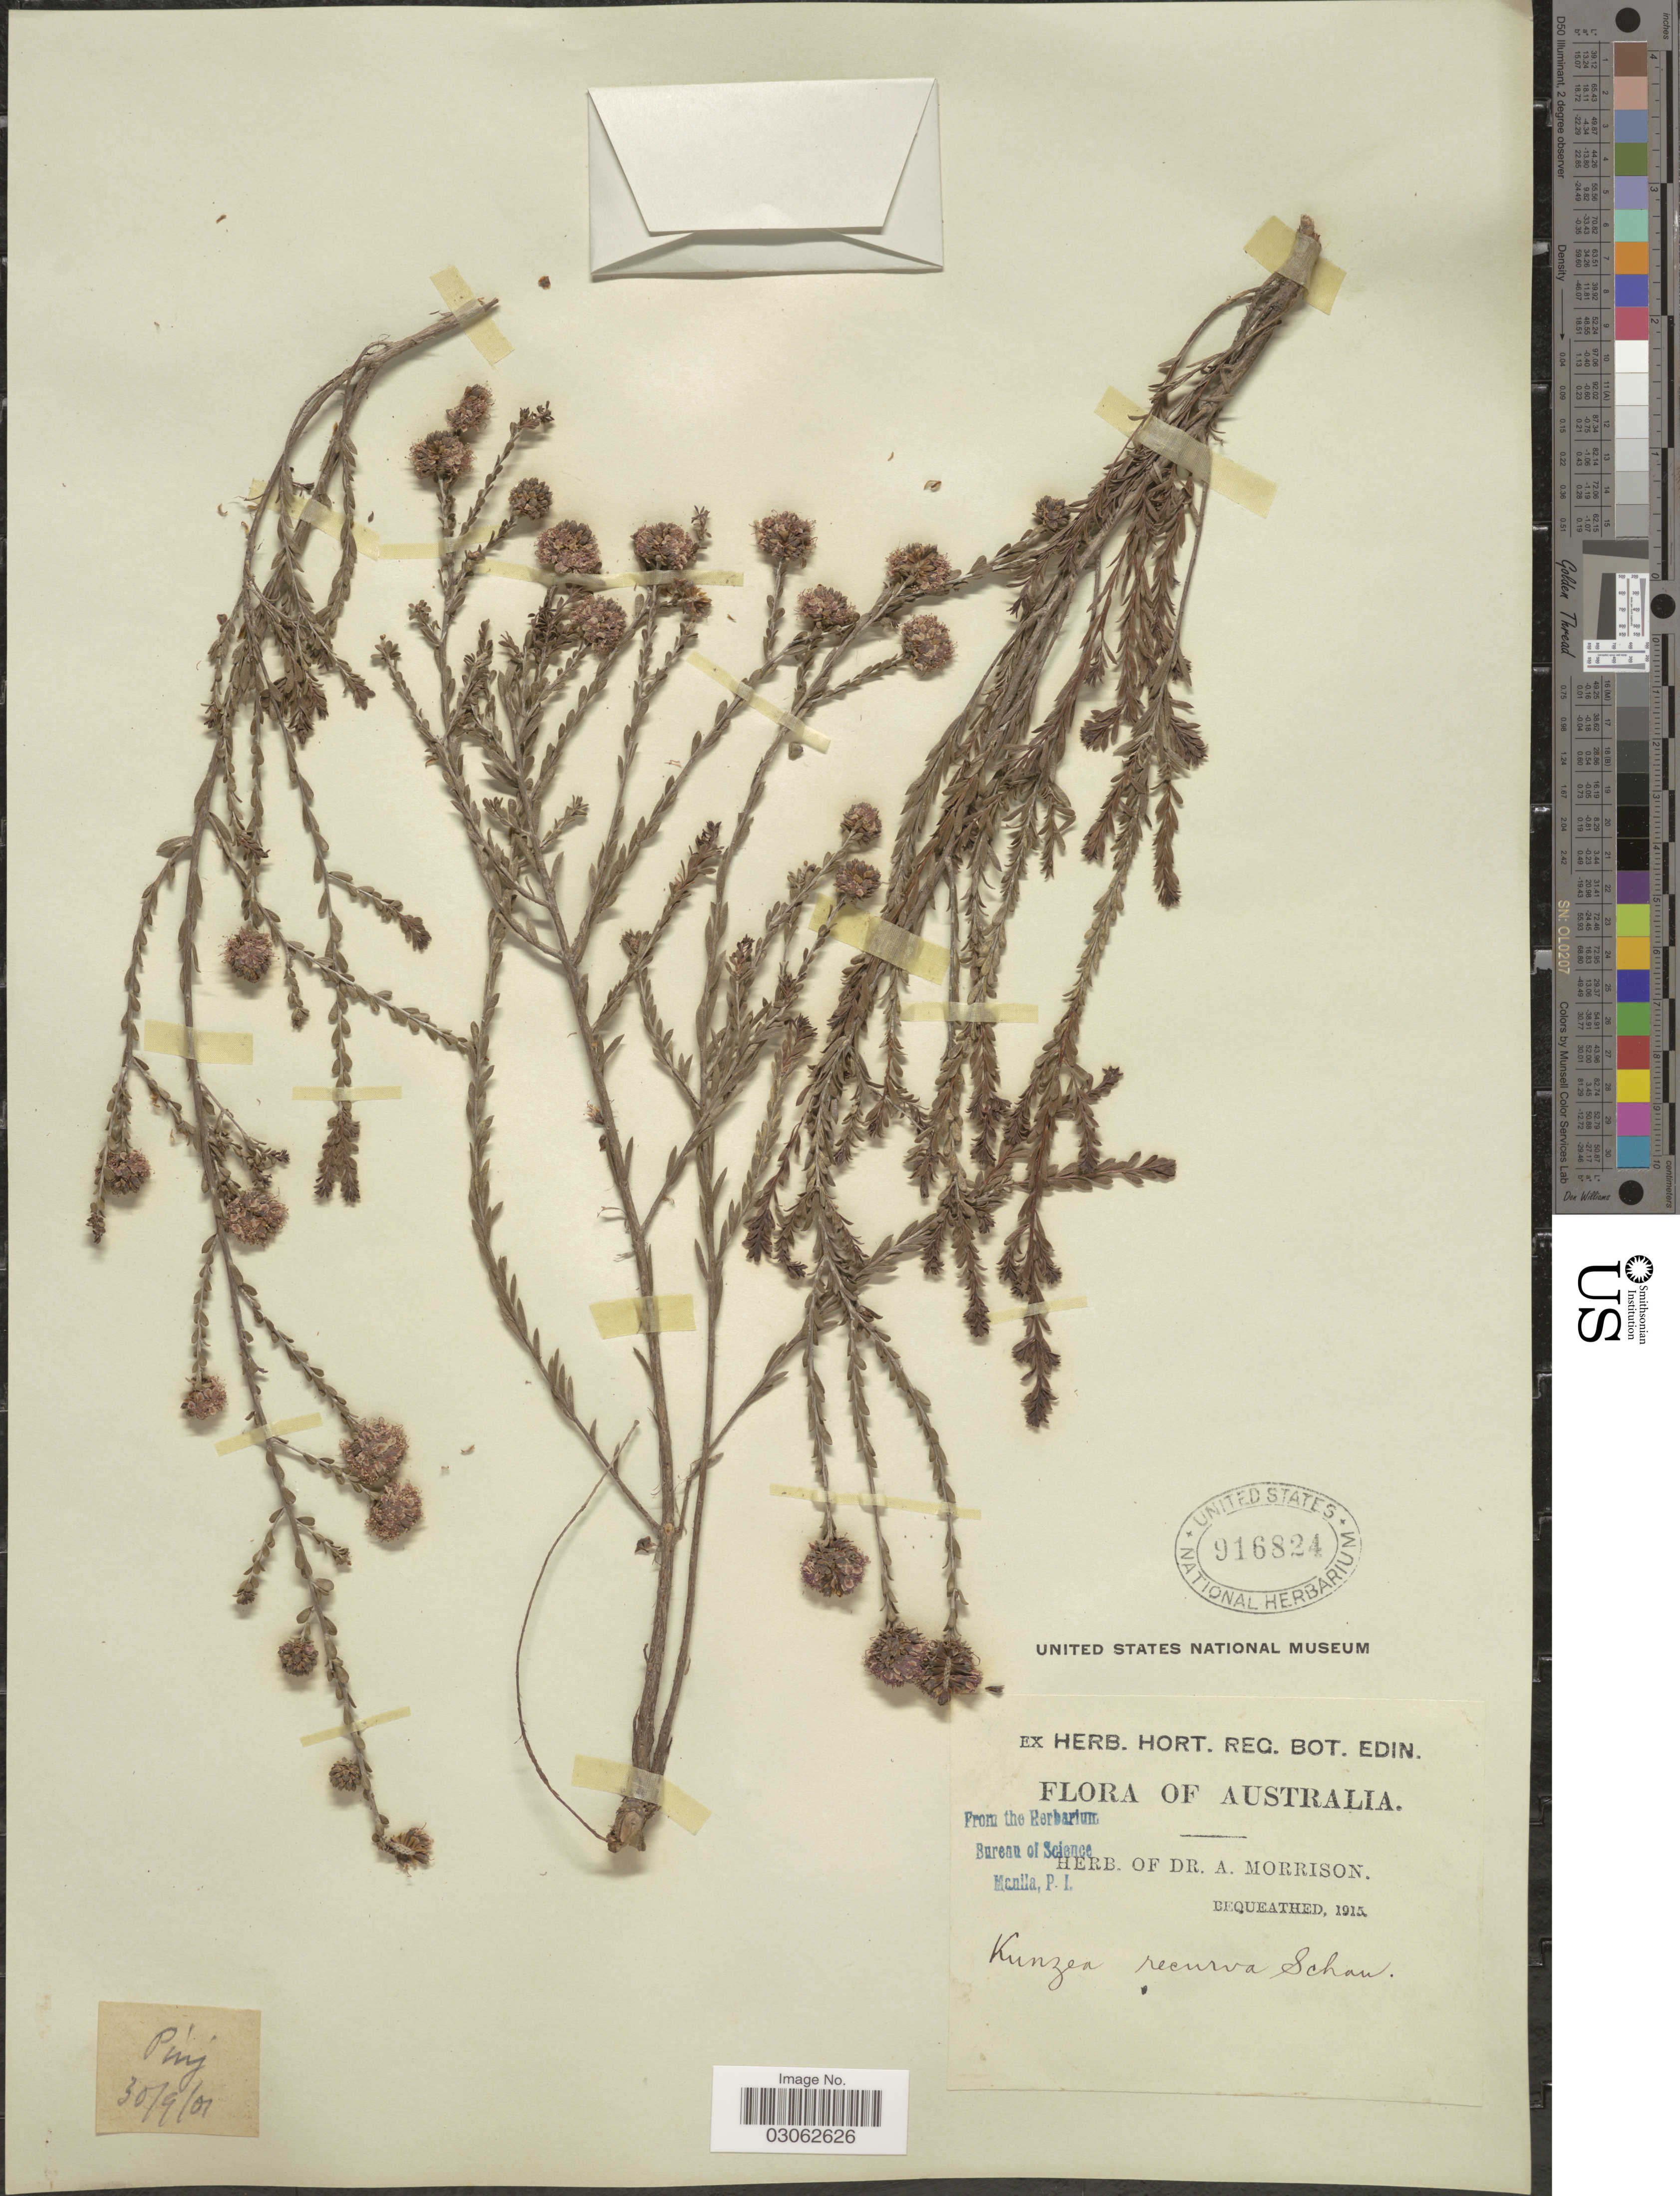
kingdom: Plantae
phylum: Tracheophyta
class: Magnoliopsida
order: Myrtales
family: Myrtaceae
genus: Kunzea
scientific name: Kunzea recurva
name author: Schauer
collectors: ex herb. Dr. A. Morrison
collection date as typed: Transcribed d/m/y: 30/9/1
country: Australia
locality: Ping [unsure placement]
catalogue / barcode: US 916824